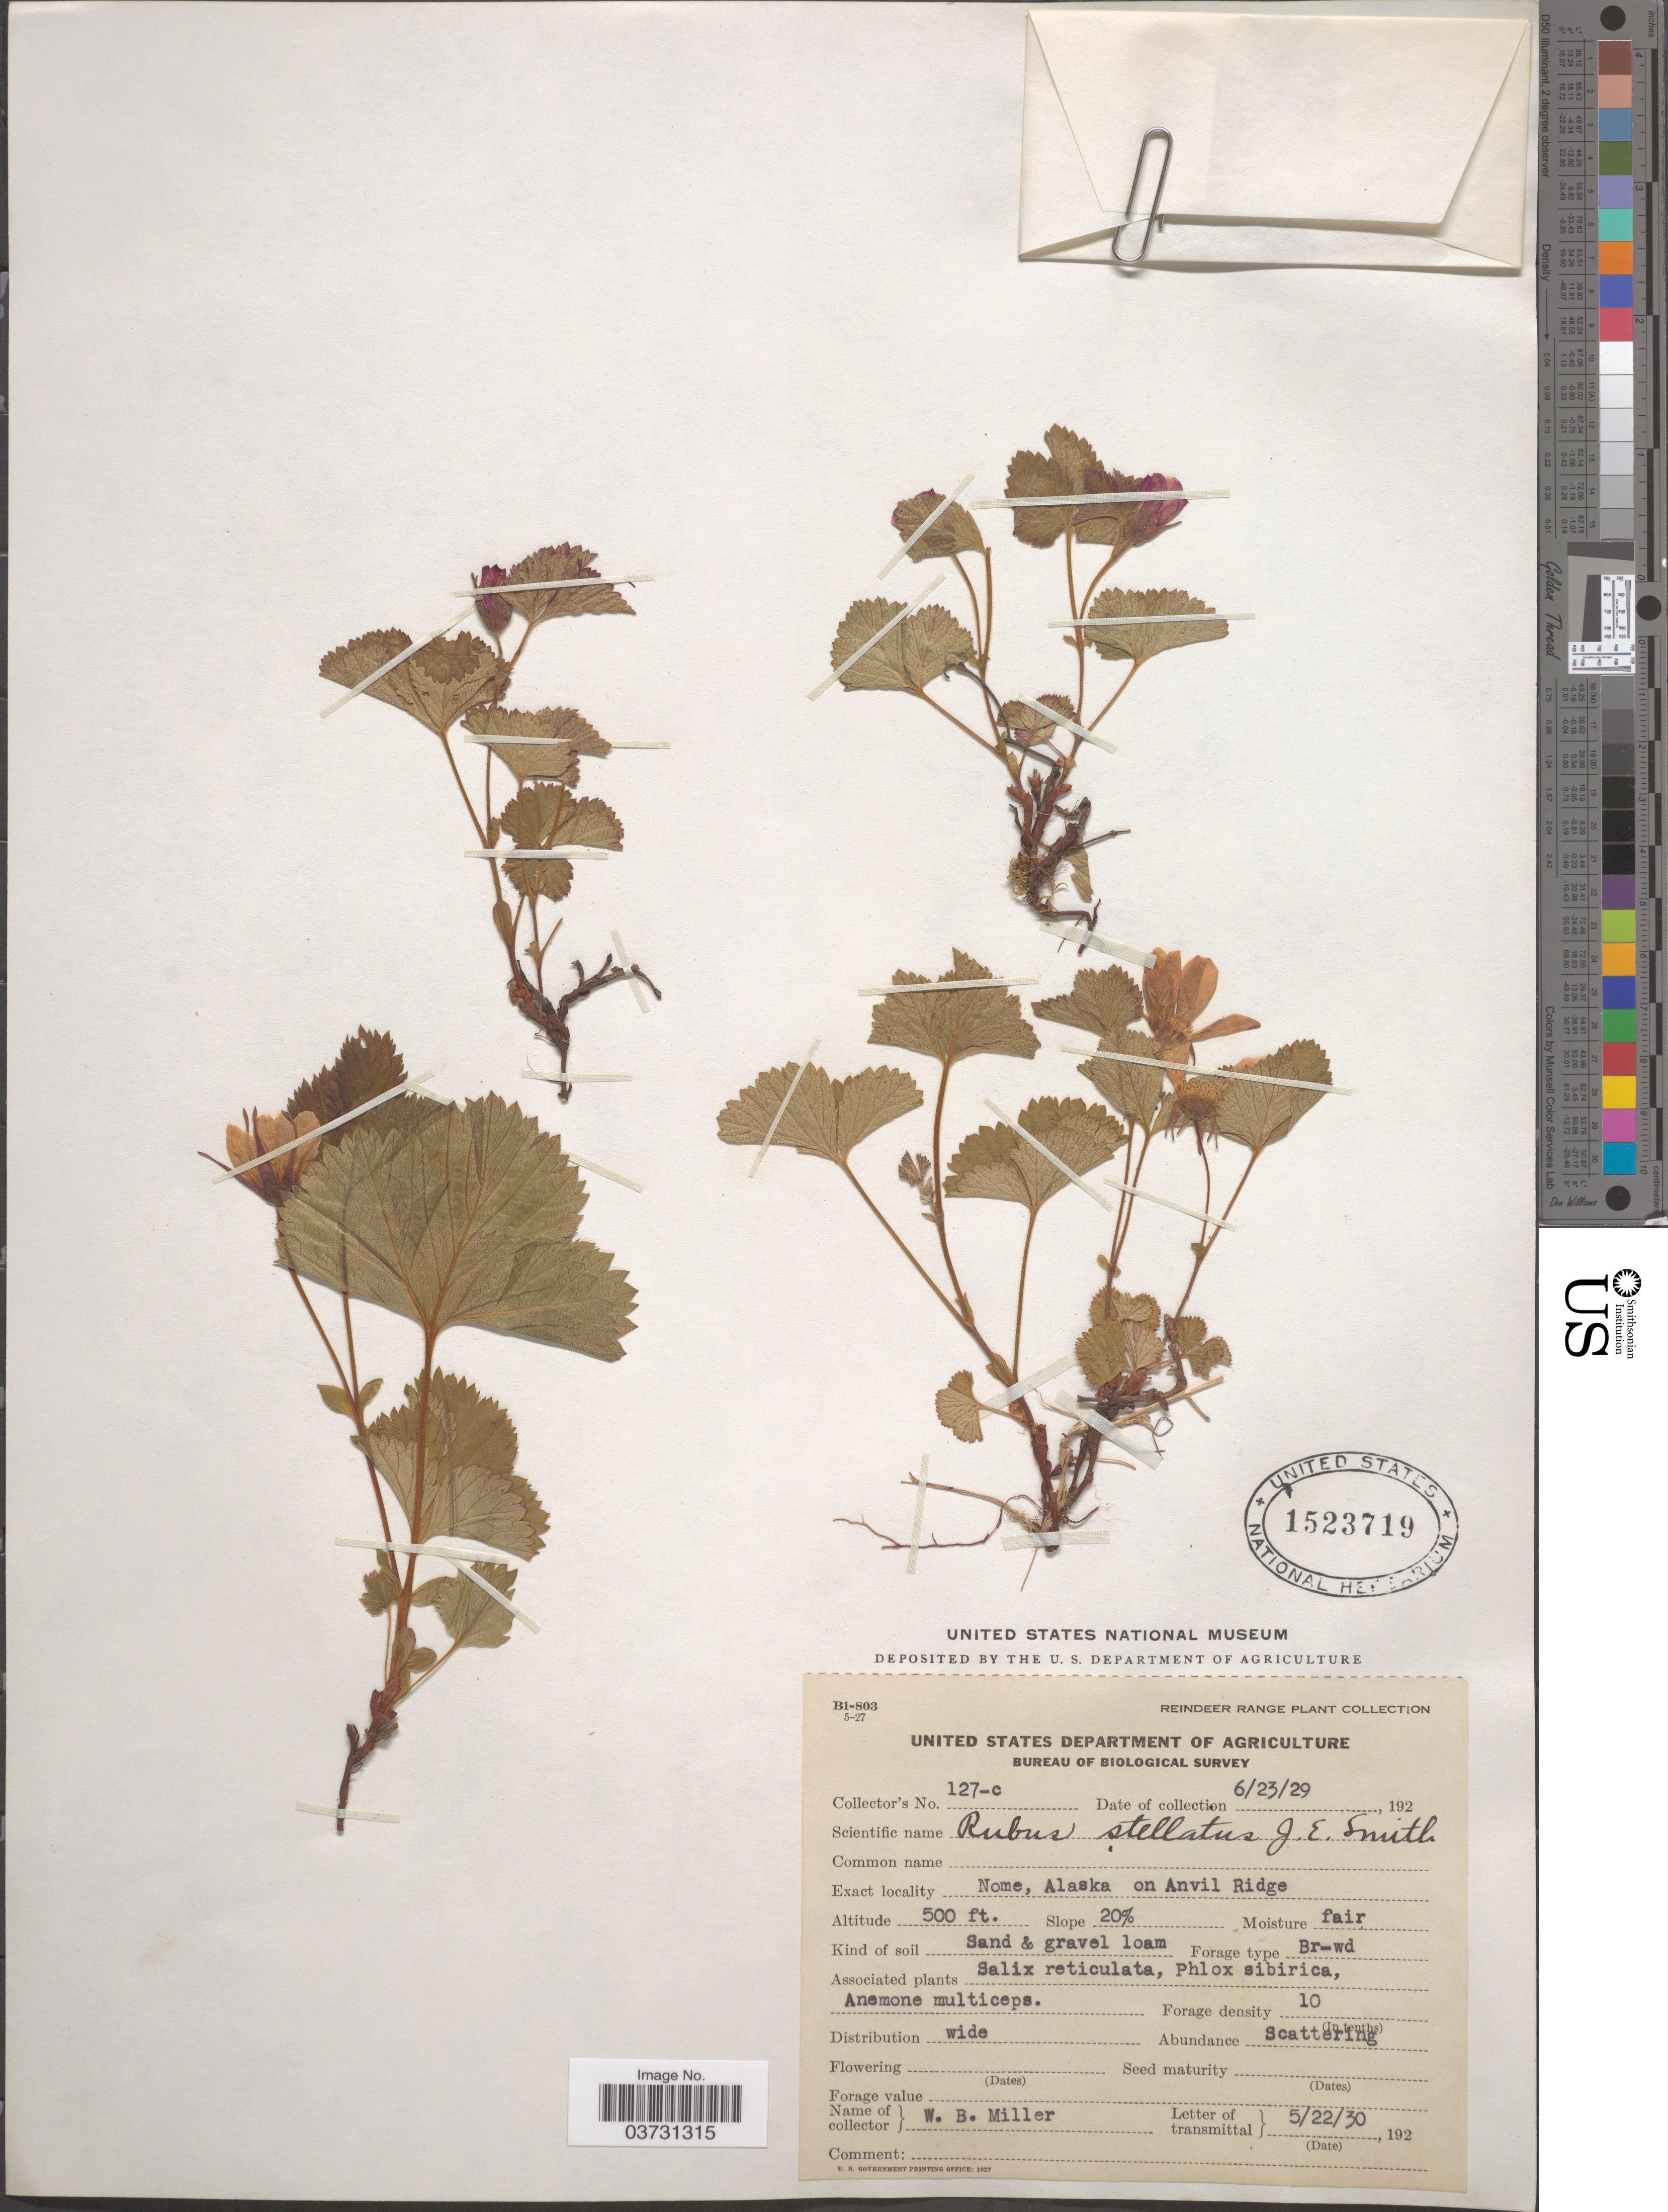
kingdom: Plantae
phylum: Tracheophyta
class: Magnoliopsida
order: Rosales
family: Rosaceae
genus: Rubus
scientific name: Rubus stellatus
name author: Sm.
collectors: W. Miller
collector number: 127-c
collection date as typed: Transcribed d/m/y: 23/6/29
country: United States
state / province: Alaska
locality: Nome, Alaska on Anvil Ridge.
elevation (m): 152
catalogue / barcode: US 1523719